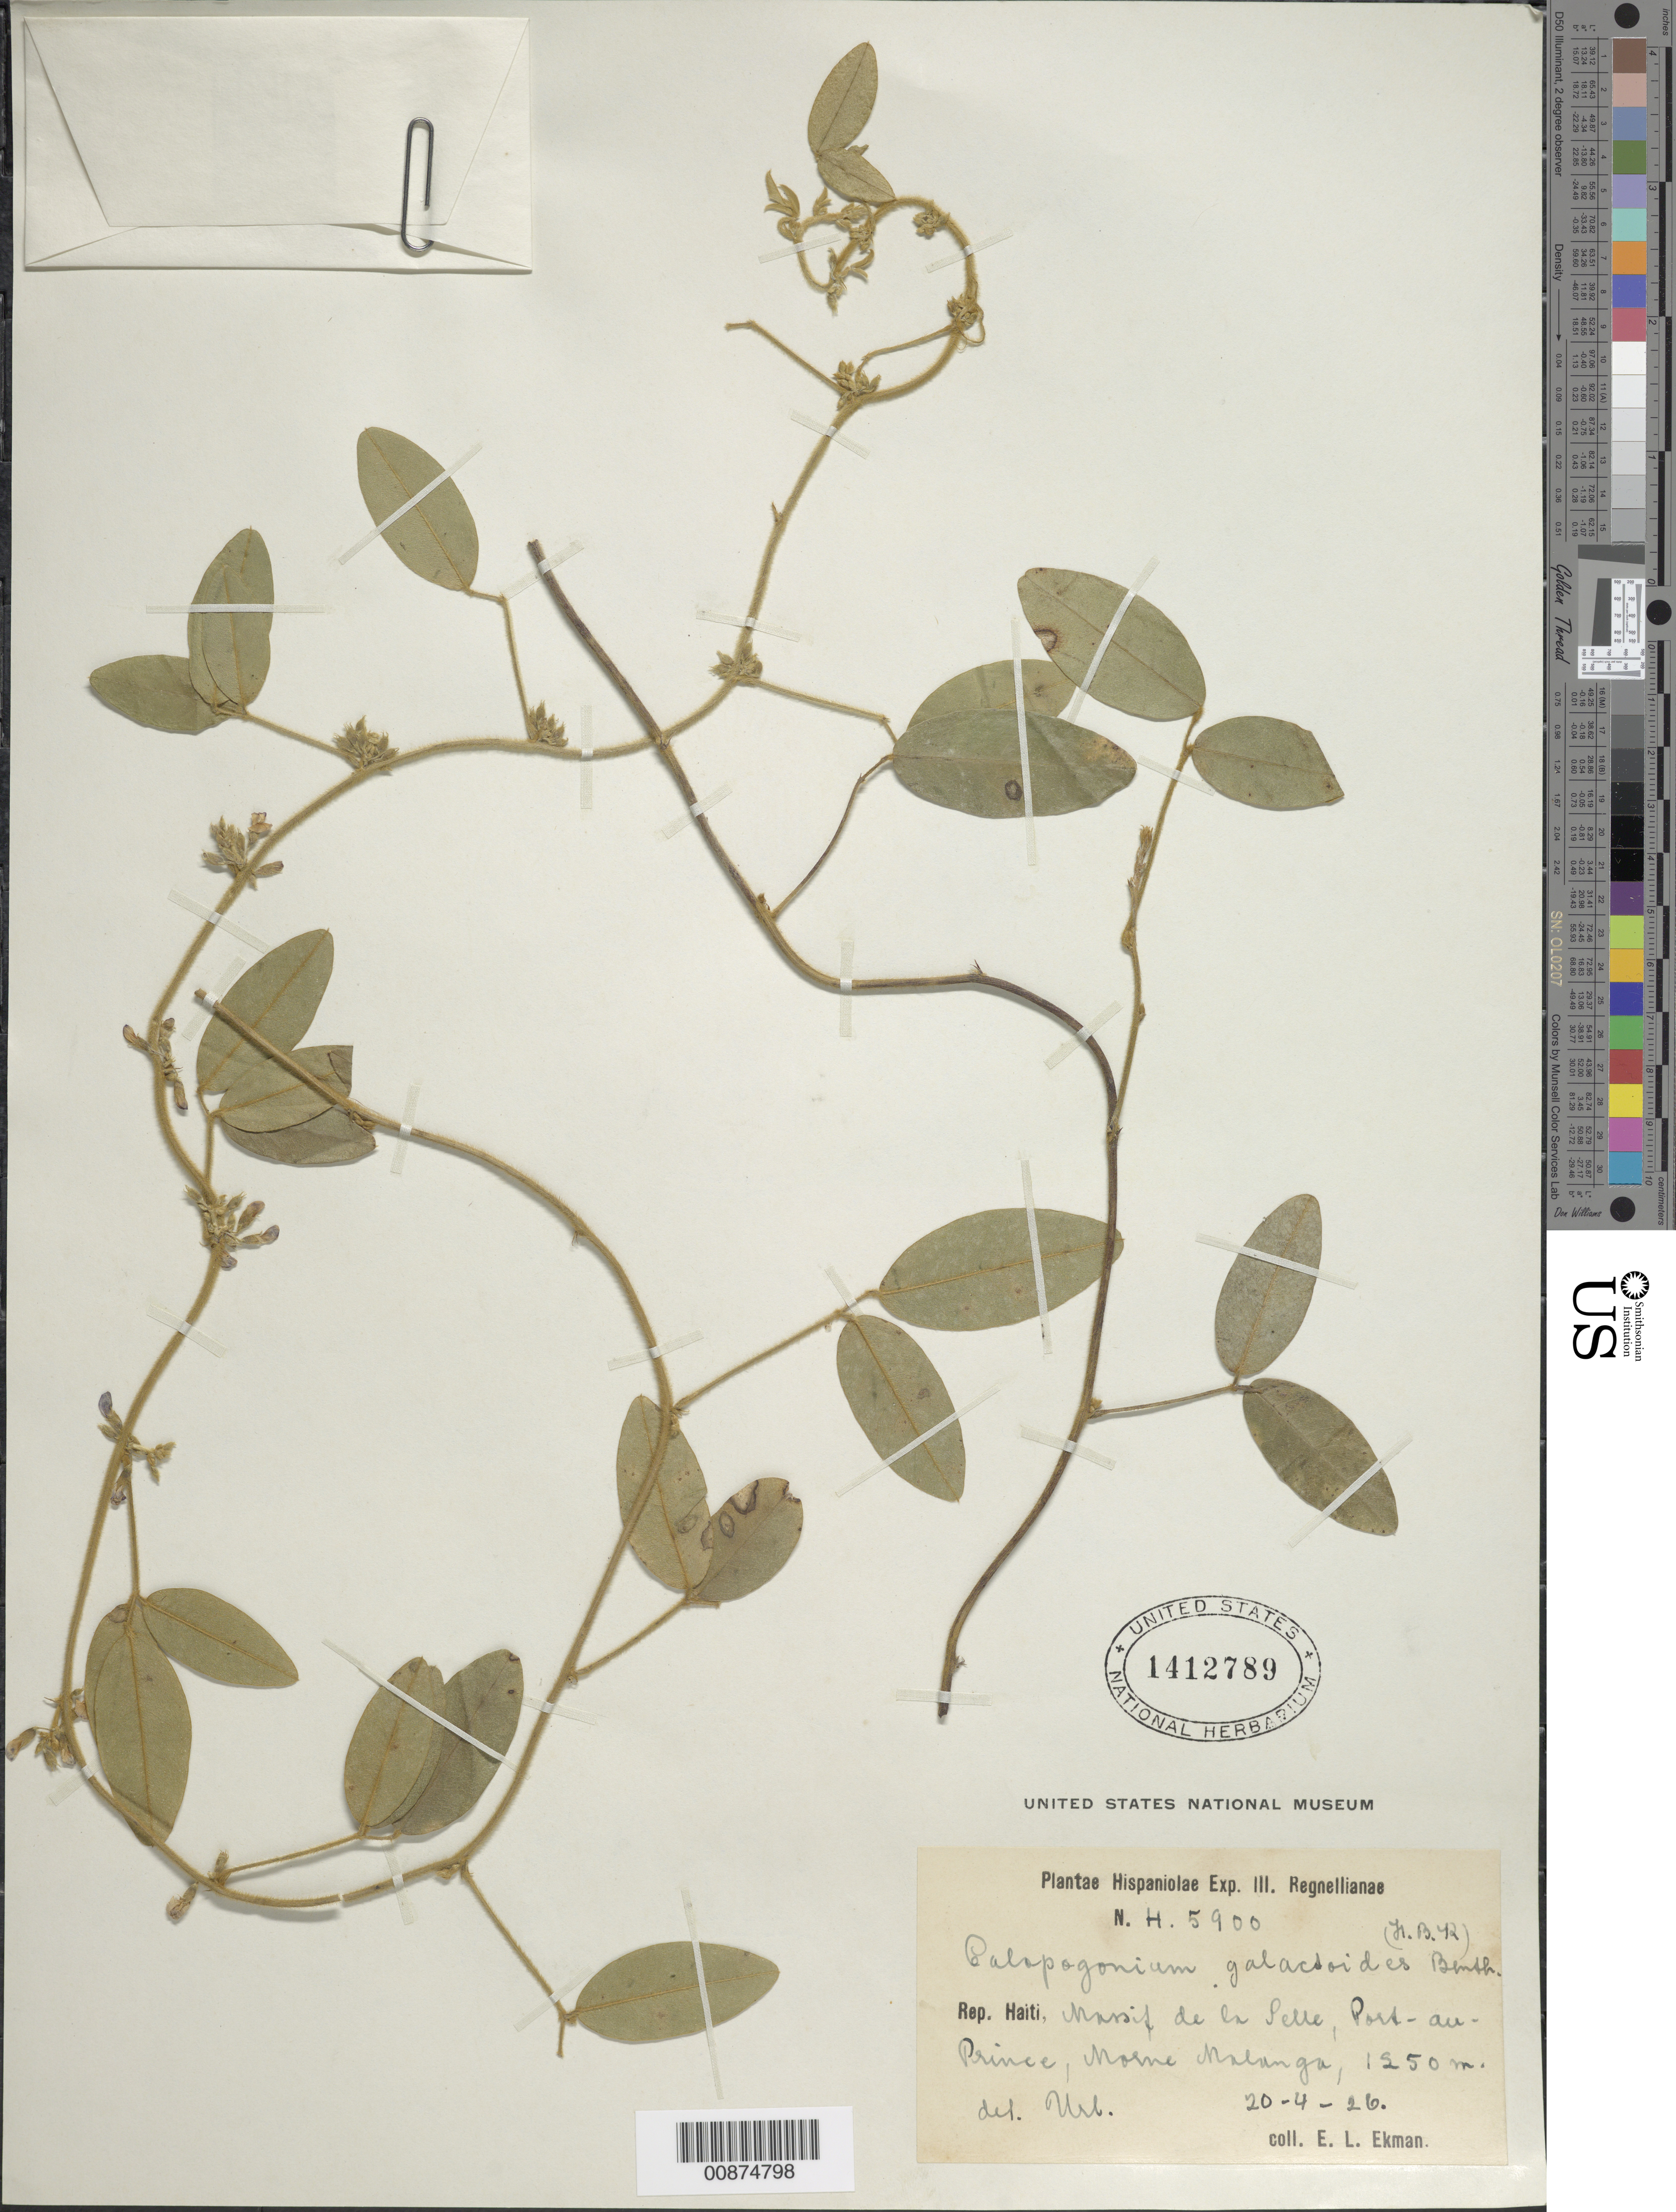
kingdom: Plantae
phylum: Tracheophyta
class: Magnoliopsida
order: Fabales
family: Fabaceae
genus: Calopogonium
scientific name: Calopogonium galactioides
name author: (Kunth) Hemsl.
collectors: E. L. Ekman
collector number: H 5900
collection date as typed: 20 Apr 1926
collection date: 1926-04-20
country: Haiti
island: Hispaniola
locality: Massif de la Selle, Port-au-Prince, Morne Malanga.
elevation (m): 1250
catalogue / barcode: US 1412789